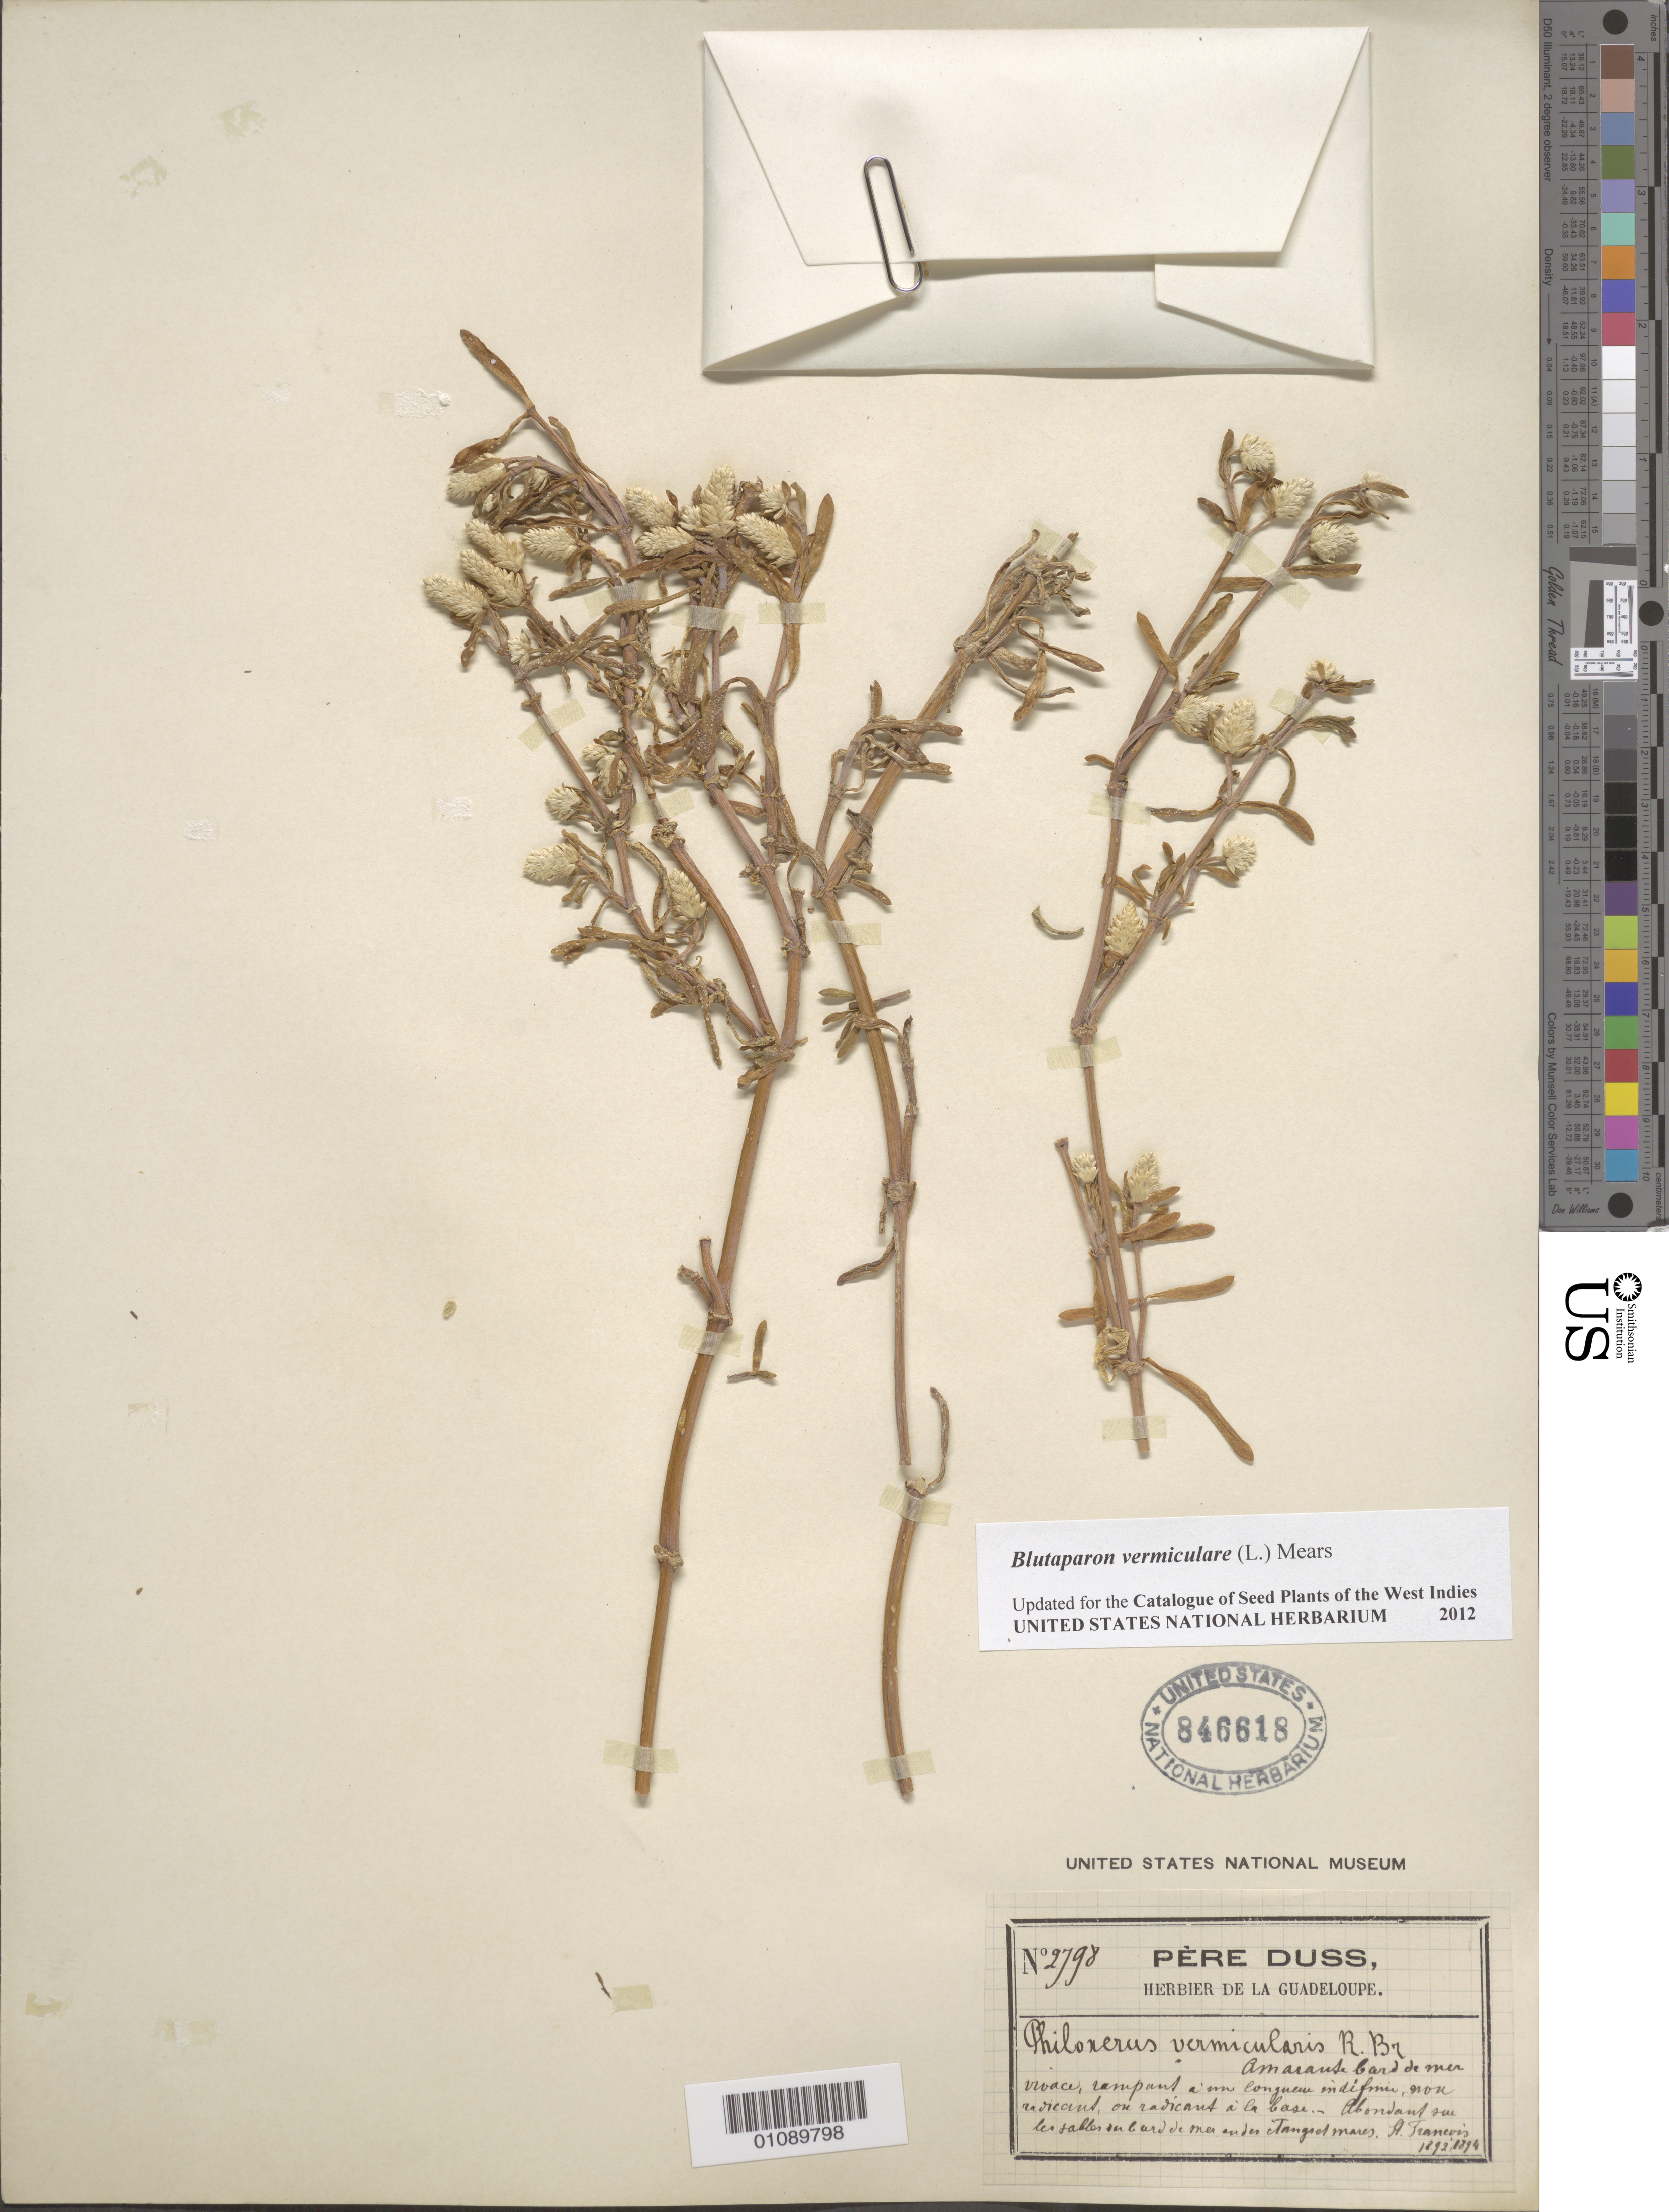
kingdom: Plantae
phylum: Tracheophyta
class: Magnoliopsida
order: Caryophyllales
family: Amaranthaceae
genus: Gomphrena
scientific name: Gomphrena vermicularis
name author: L.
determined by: Strong, Mark T., (BOT), Smithsonian Institution - National Museum of Natural History (UNITED STATES)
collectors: Père Duss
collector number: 2798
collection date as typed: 1892 to -- --- 1894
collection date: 1892/1894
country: Guadeloupe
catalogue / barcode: US 846618